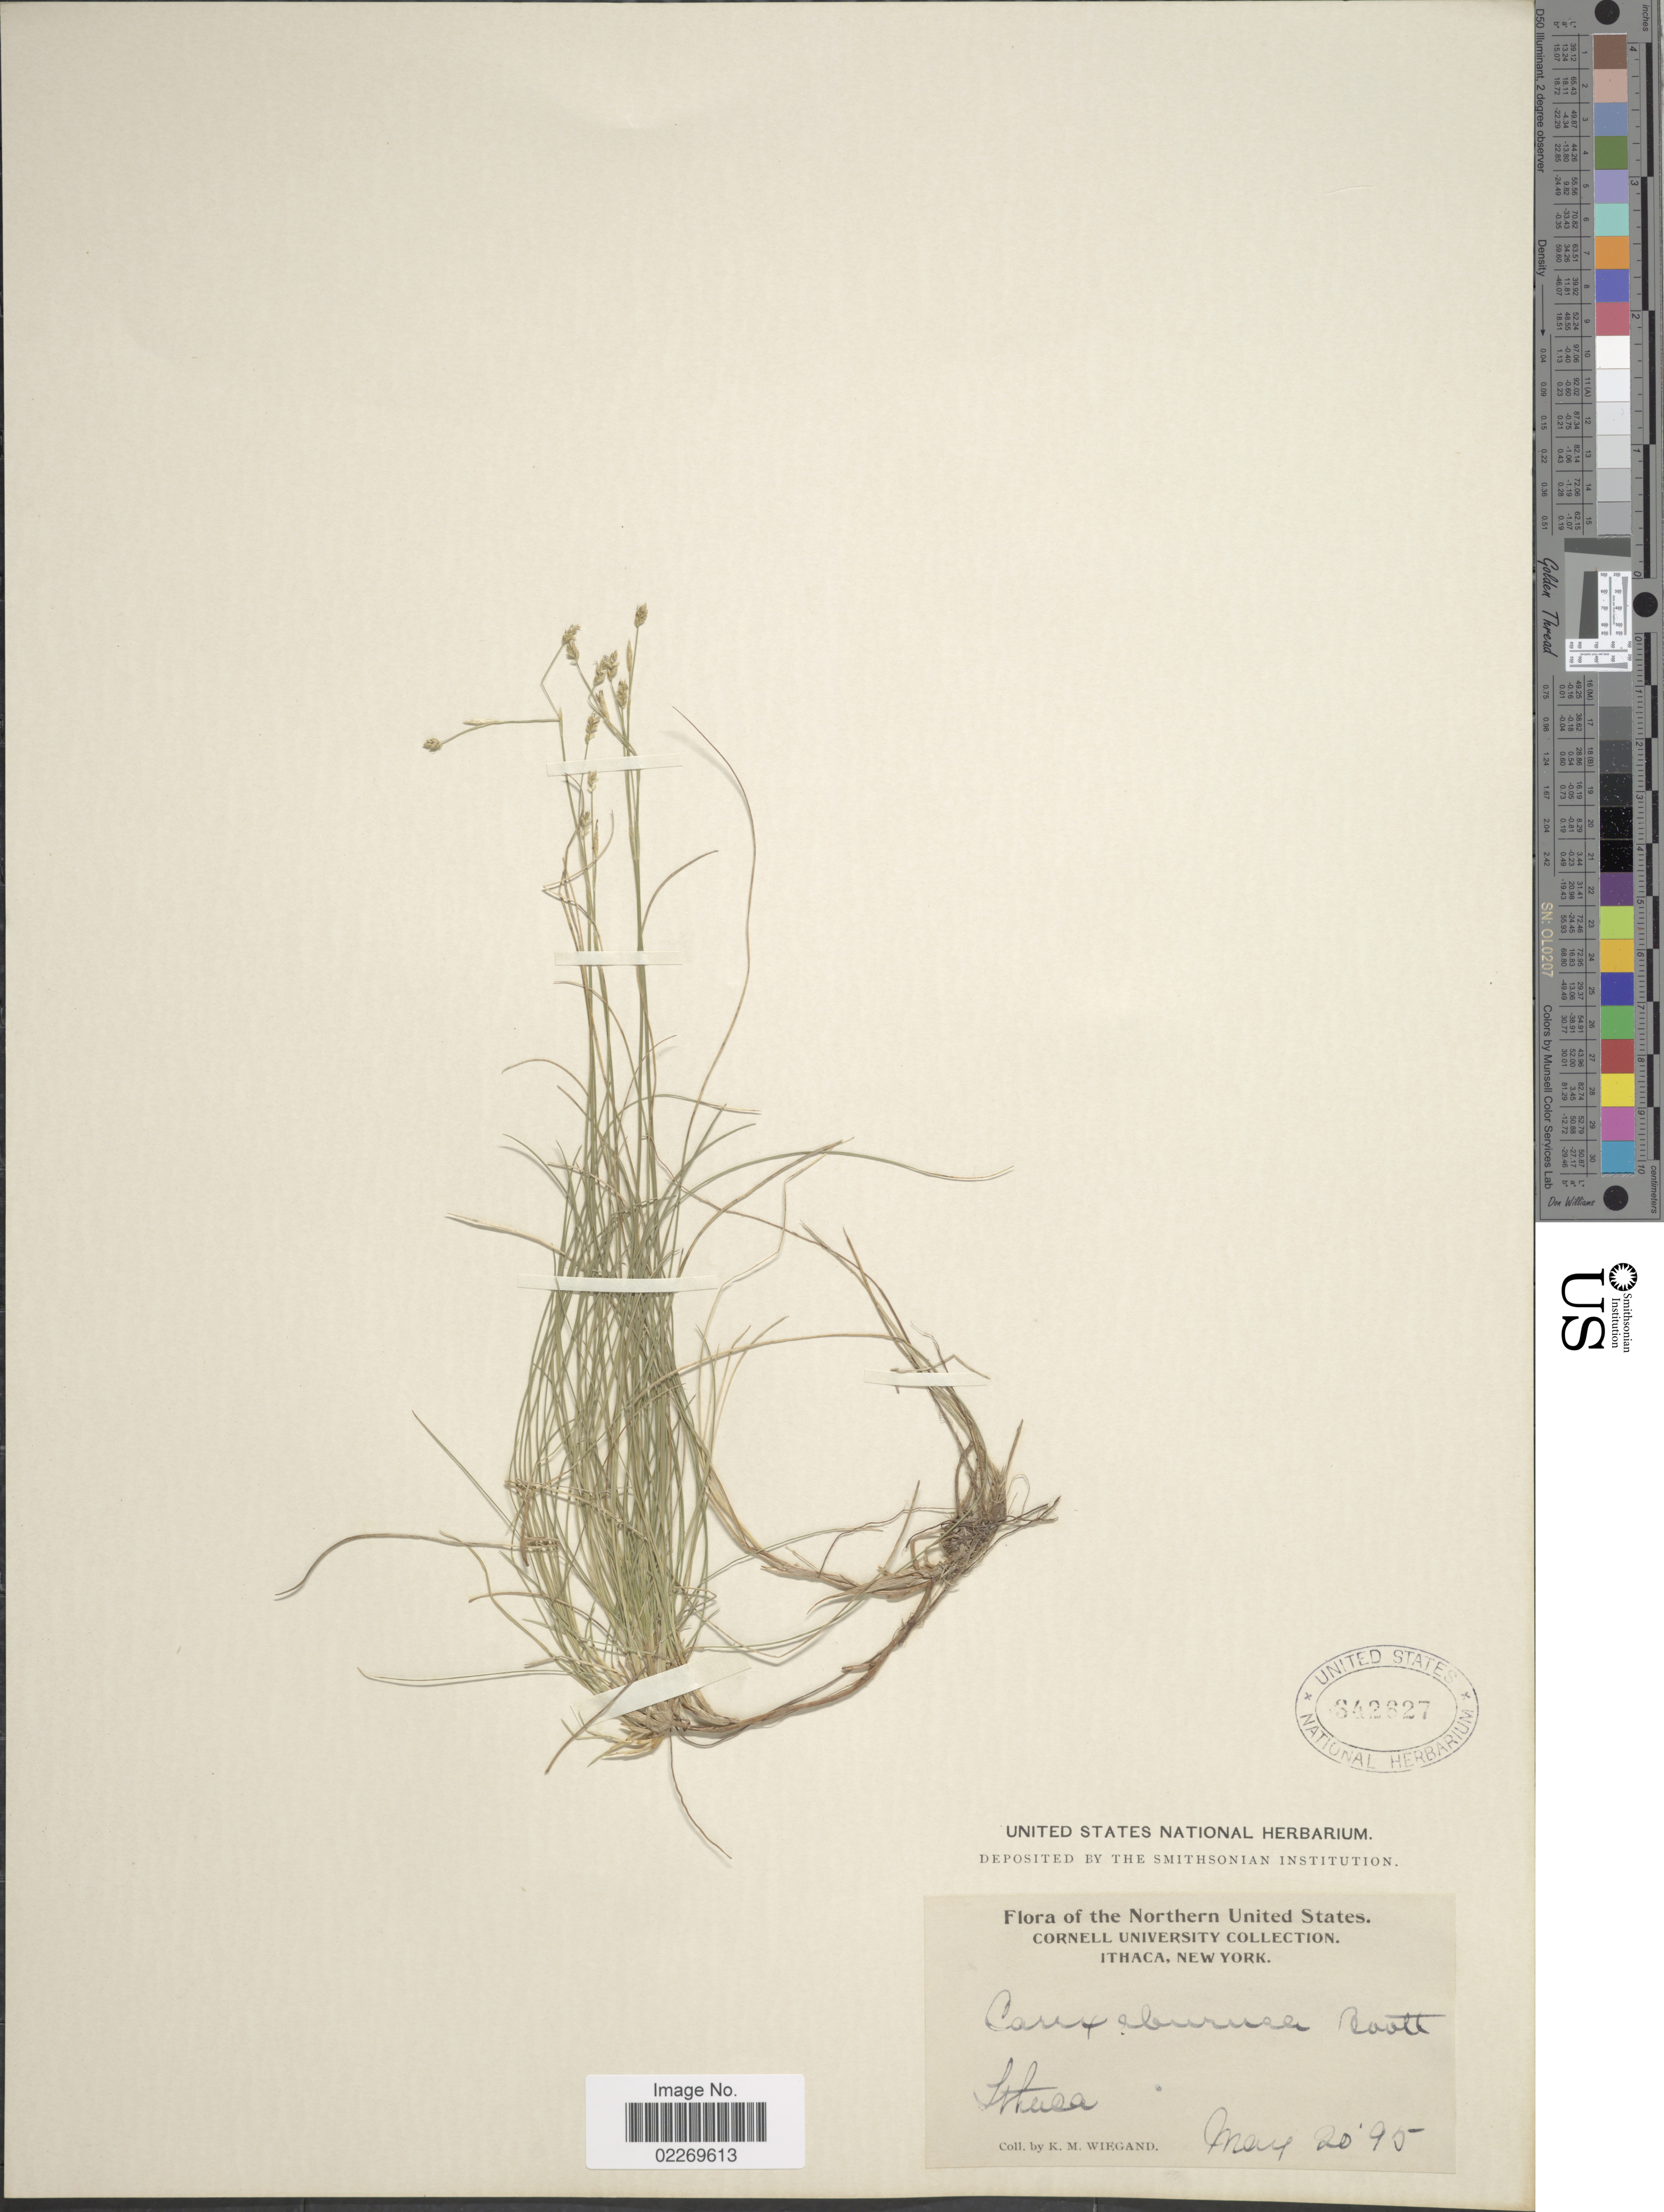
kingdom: Plantae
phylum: Tracheophyta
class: Liliopsida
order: Poales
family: Cyperaceae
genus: Carex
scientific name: Carex eburnea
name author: Boott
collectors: K. M. Wiegand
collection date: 1895-05-20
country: United States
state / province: New York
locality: Northern United States. Ithaca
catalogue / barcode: US 342627